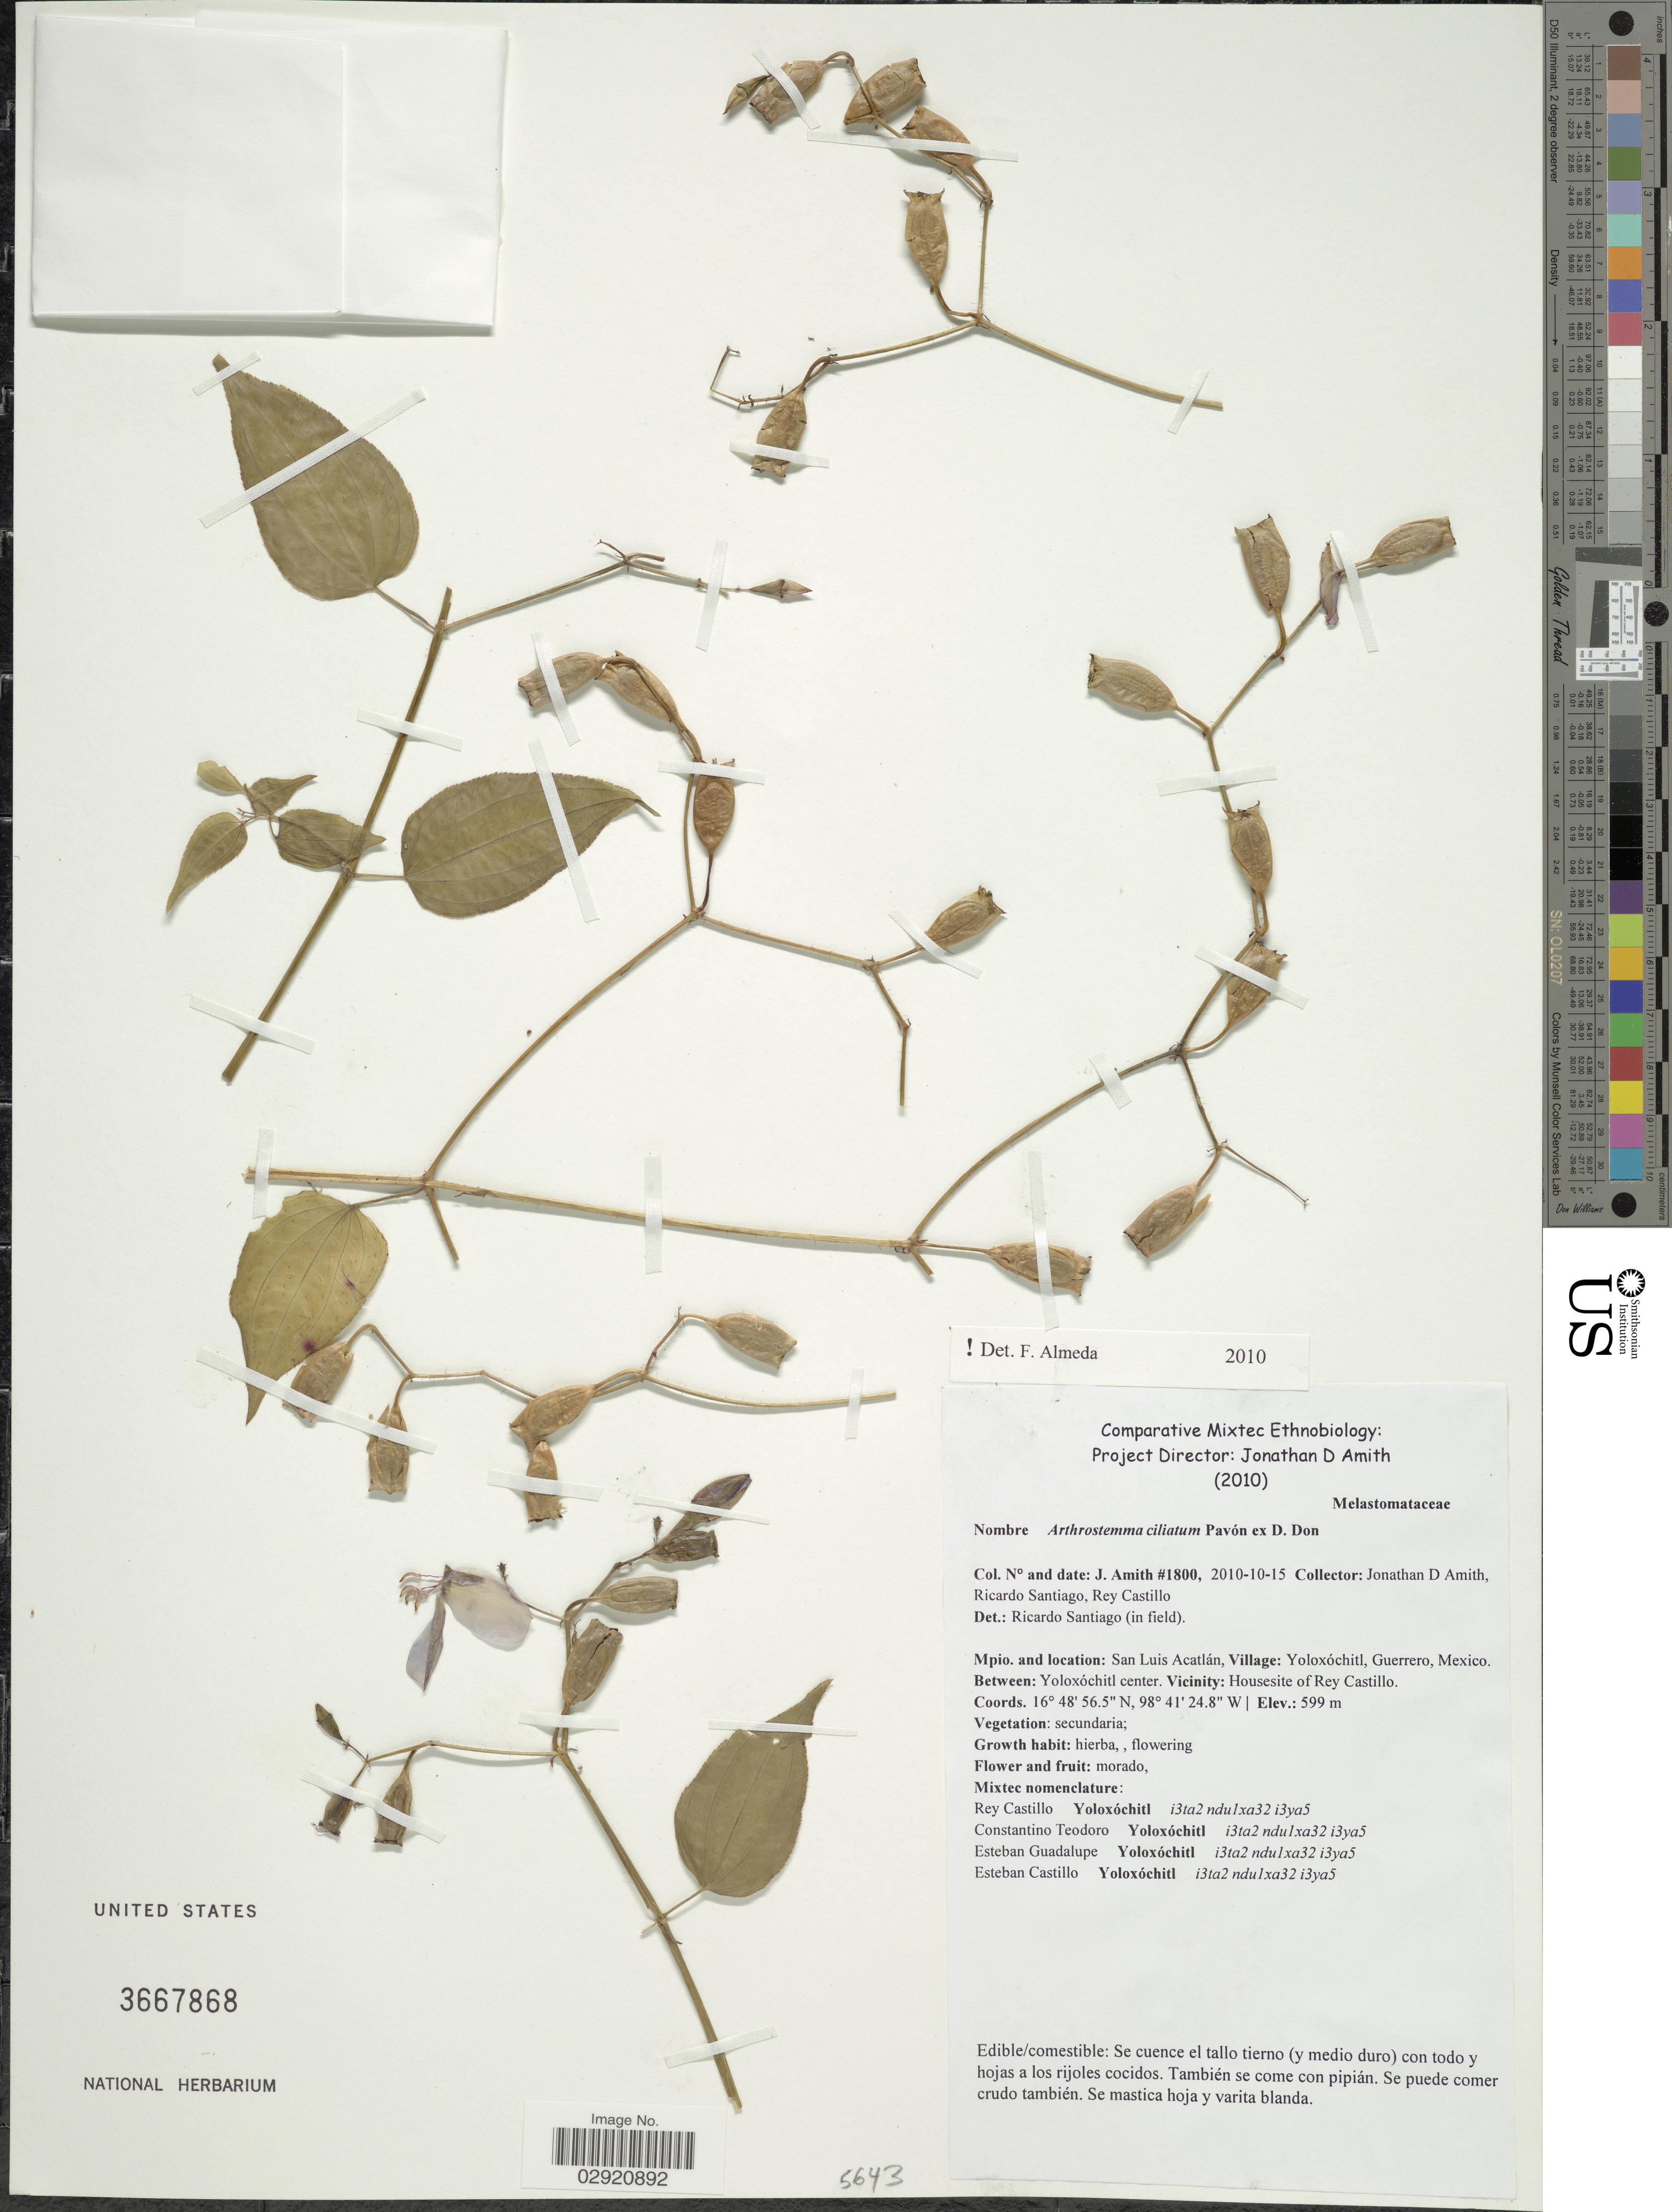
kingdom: Plantae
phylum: Tracheophyta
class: Magnoliopsida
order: Myrtales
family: Melastomataceae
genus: Arthrostemma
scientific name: Arthrostemma ciliatum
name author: Pav. ex D. Don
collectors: J. D. Amith, J. D. Amith, R. Santiago & R. Castillo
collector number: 1800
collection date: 2010-10-15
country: Mexico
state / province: Guerrero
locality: San Luis Acatlán, Village: Yoloxóchitl. Between: Yoloxóchitl center. Vicinity: Housesite of Rey Castillo.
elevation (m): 599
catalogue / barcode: US 3667868